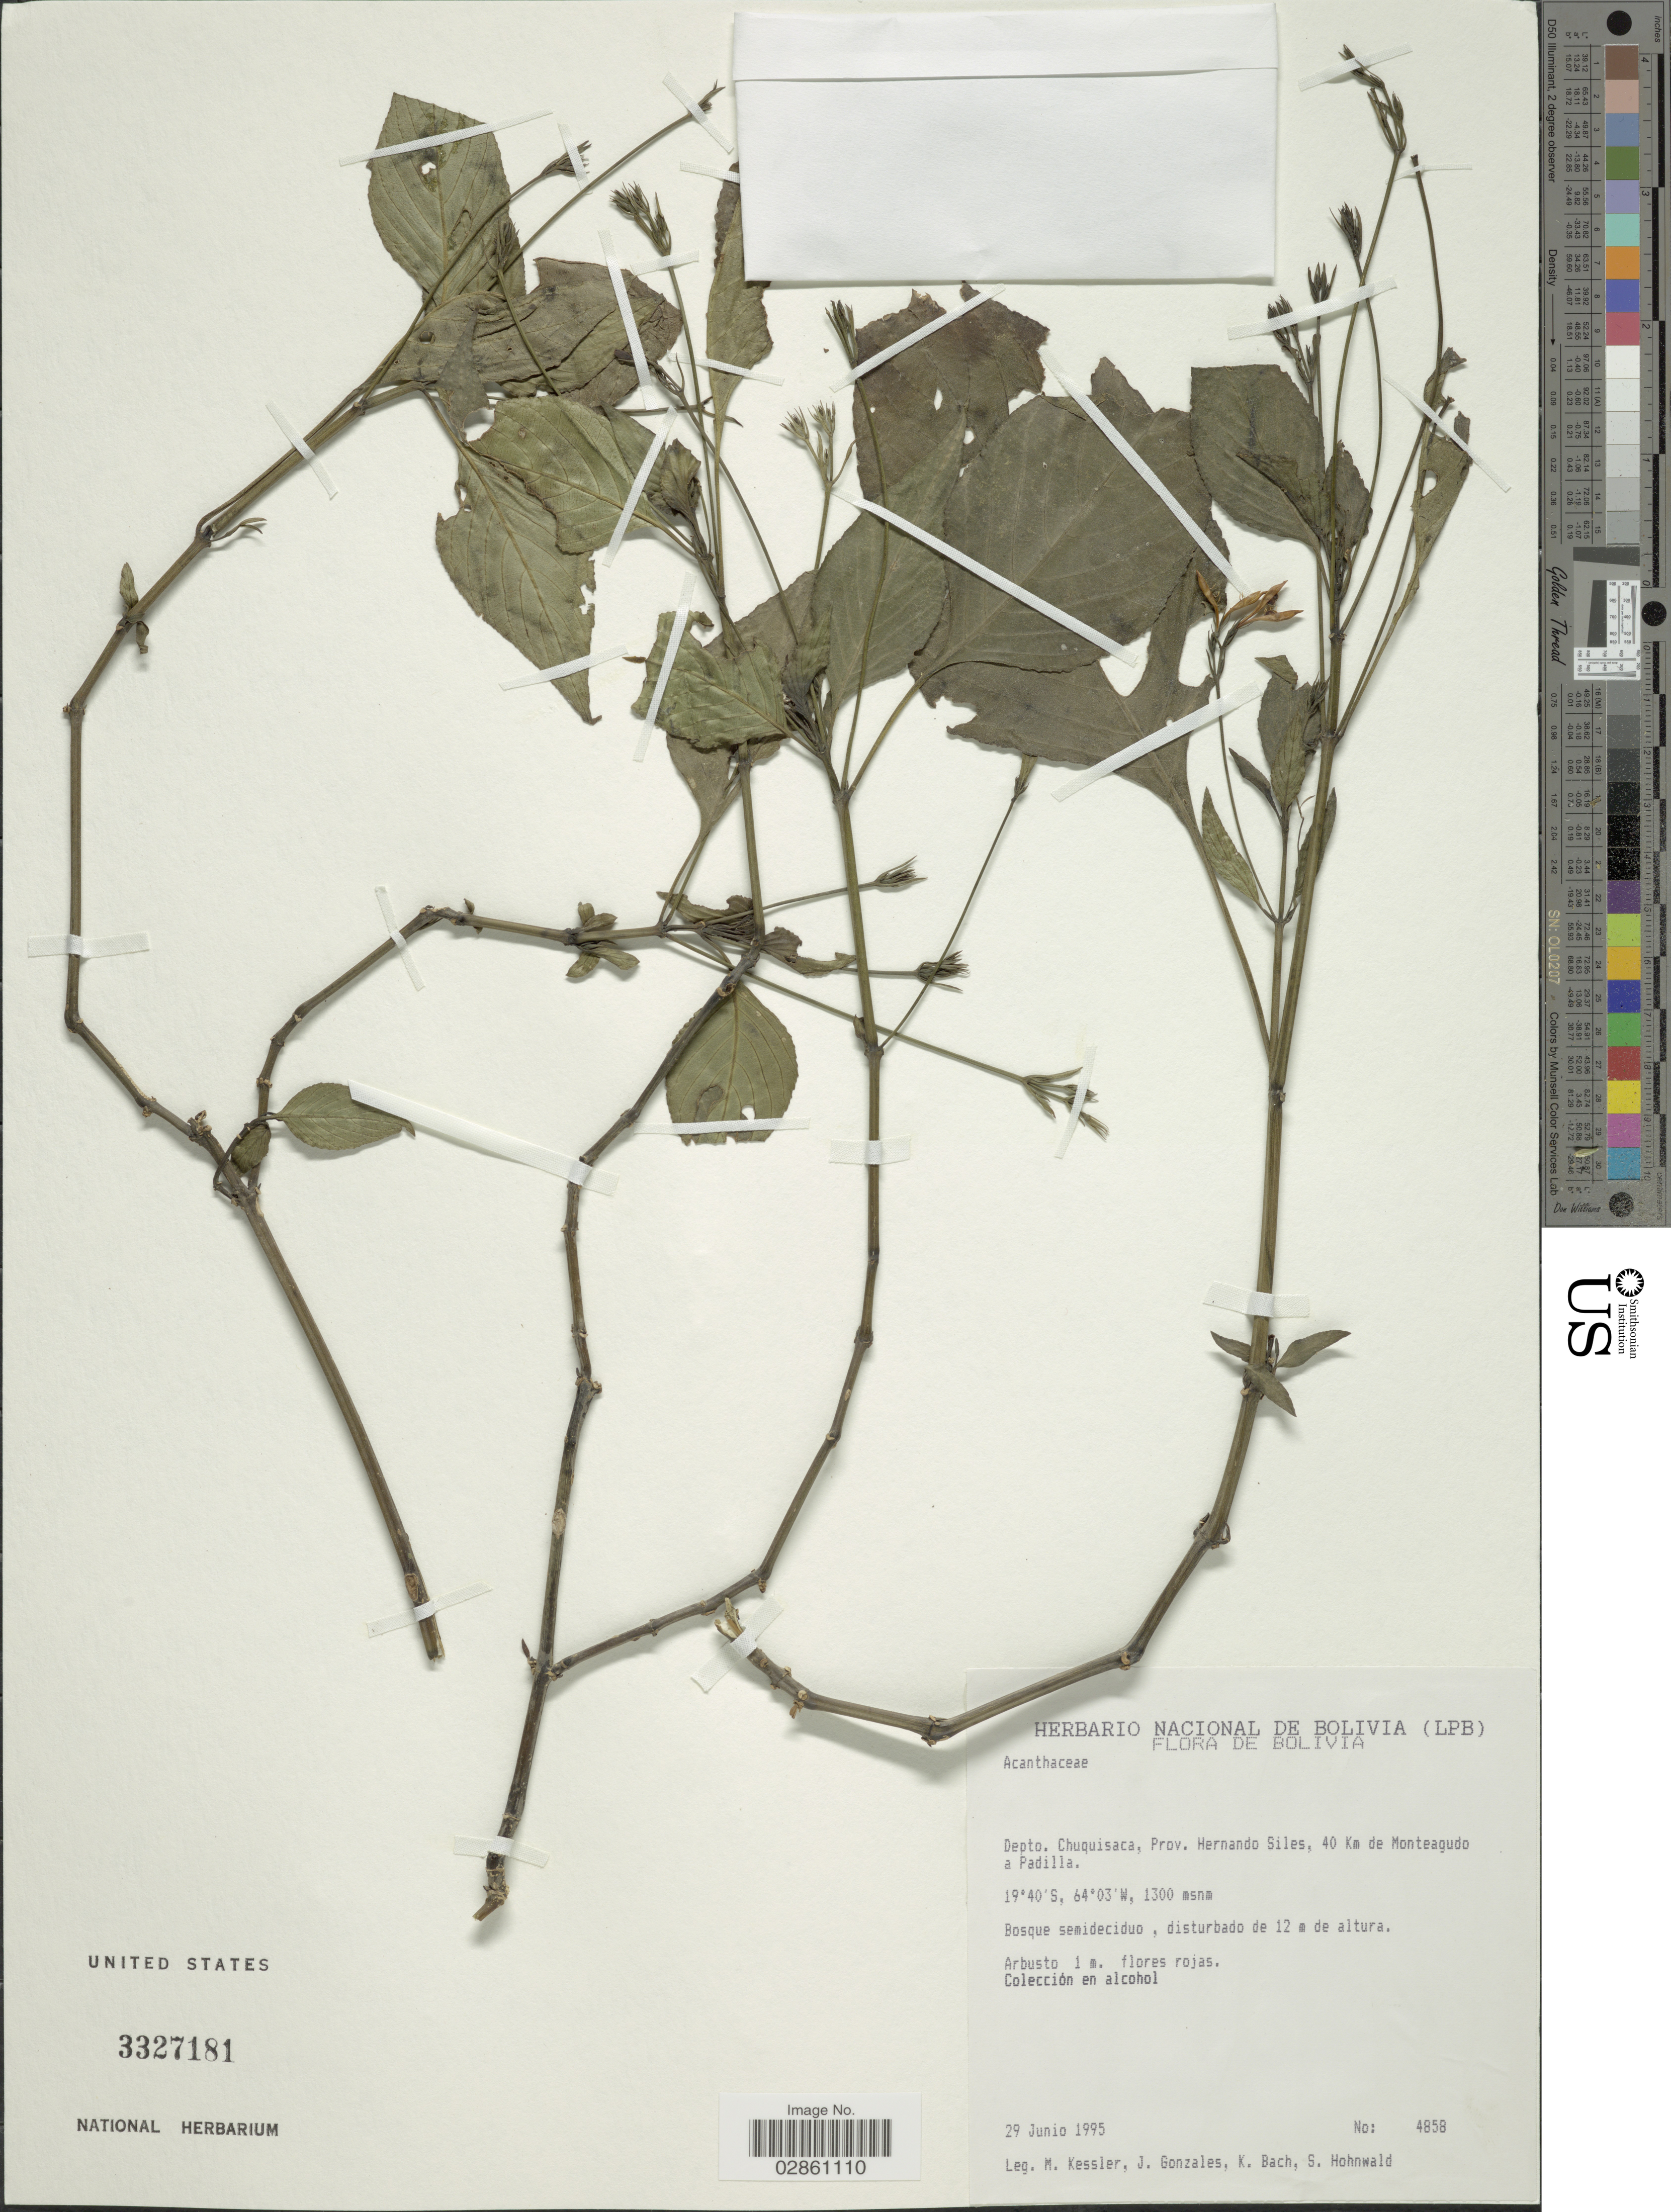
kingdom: Plantae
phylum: Tracheophyta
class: Magnoliopsida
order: Lamiales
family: Acanthaceae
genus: Ruellia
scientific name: Ruellia longipedunculata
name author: Lindau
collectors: M. Kessler, J. Gonzales, K. Bach & S. Hohnwald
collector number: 4858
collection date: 1995-06-29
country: Bolivia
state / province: Chuquisaca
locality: Depto. Chuquisaca. Prov. Hernando Siles, 40 Km de Monteagudo a Padilla.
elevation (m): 1300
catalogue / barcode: US 3327181